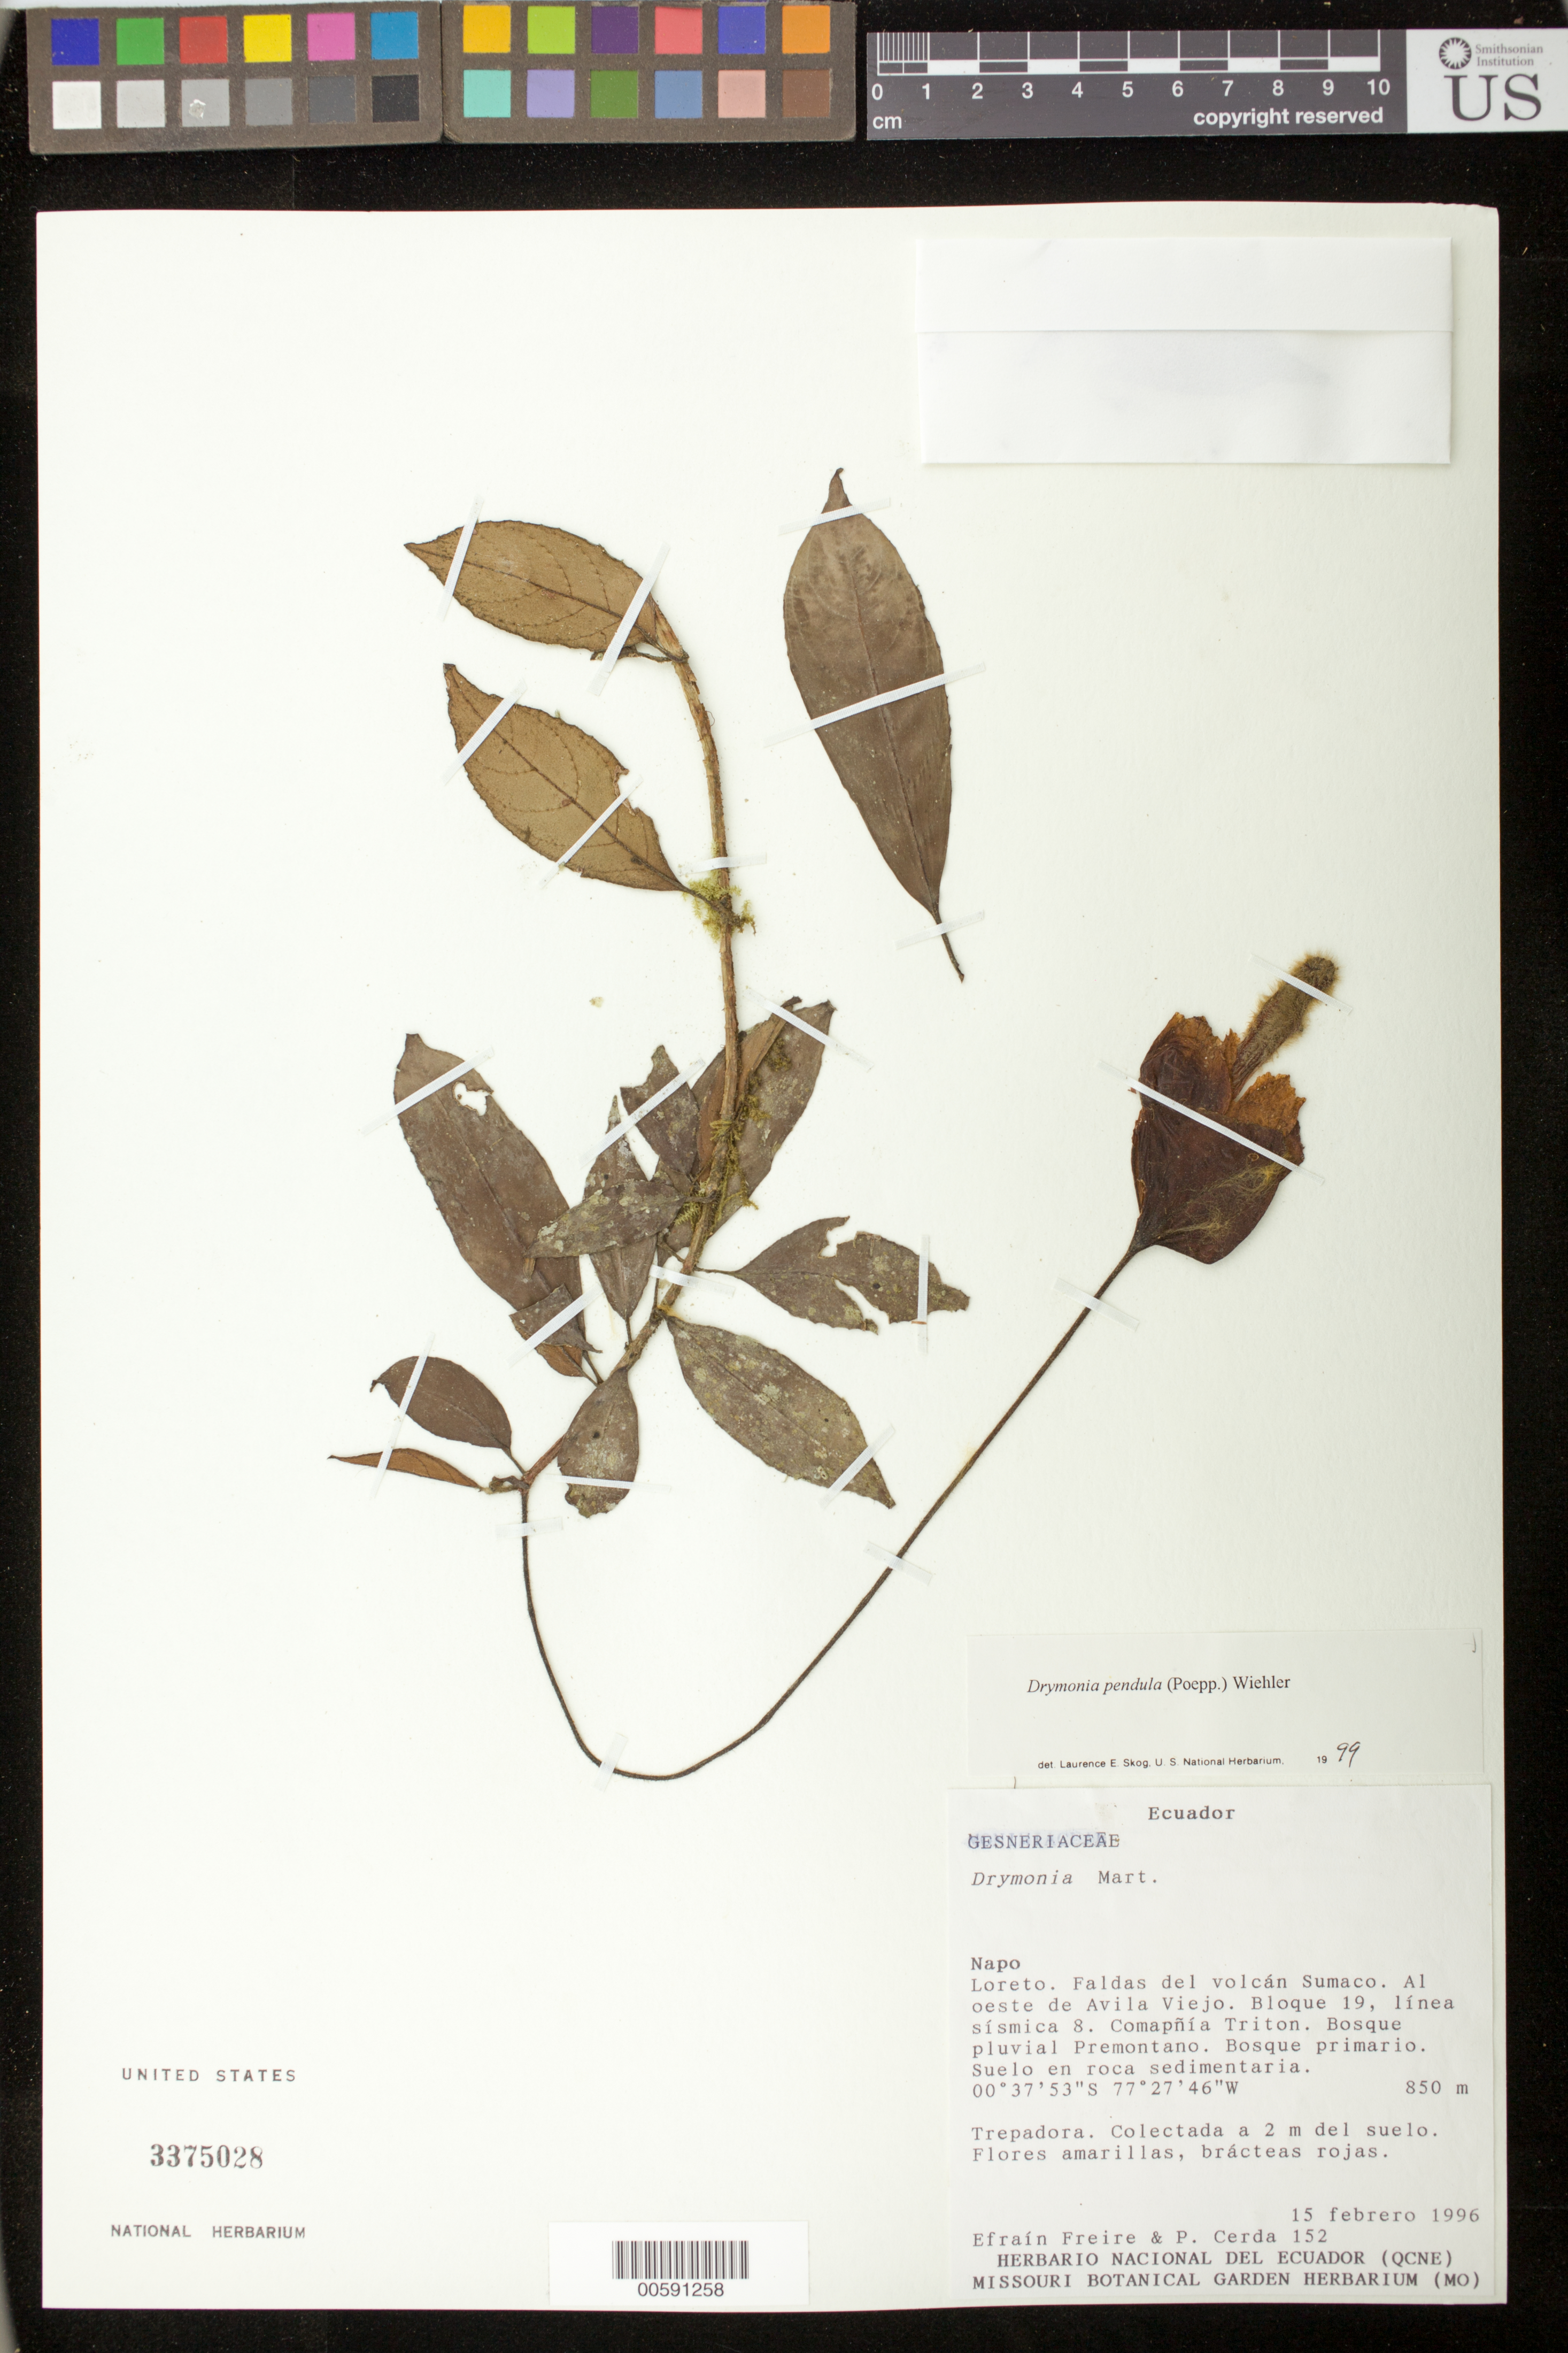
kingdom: Plantae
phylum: Tracheophyta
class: Magnoliopsida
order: Lamiales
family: Gesneriaceae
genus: Drymonia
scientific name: Drymonia pendula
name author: (Poepp.) Wiehler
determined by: Skog, Laurence E.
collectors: E. Freire & P. Cerda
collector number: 152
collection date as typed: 15 Feb 1996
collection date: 1996-02-15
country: Ecuador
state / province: Napo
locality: Loreto. Faldas del volcán Sumaco, al oeste de Avila viejo, Bloque 19, línea sísmica 8, Compañía Triton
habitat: Bosque pluvial premontano; bosque primario, suelo en roca sedimentaria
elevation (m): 850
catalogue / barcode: US 3375028